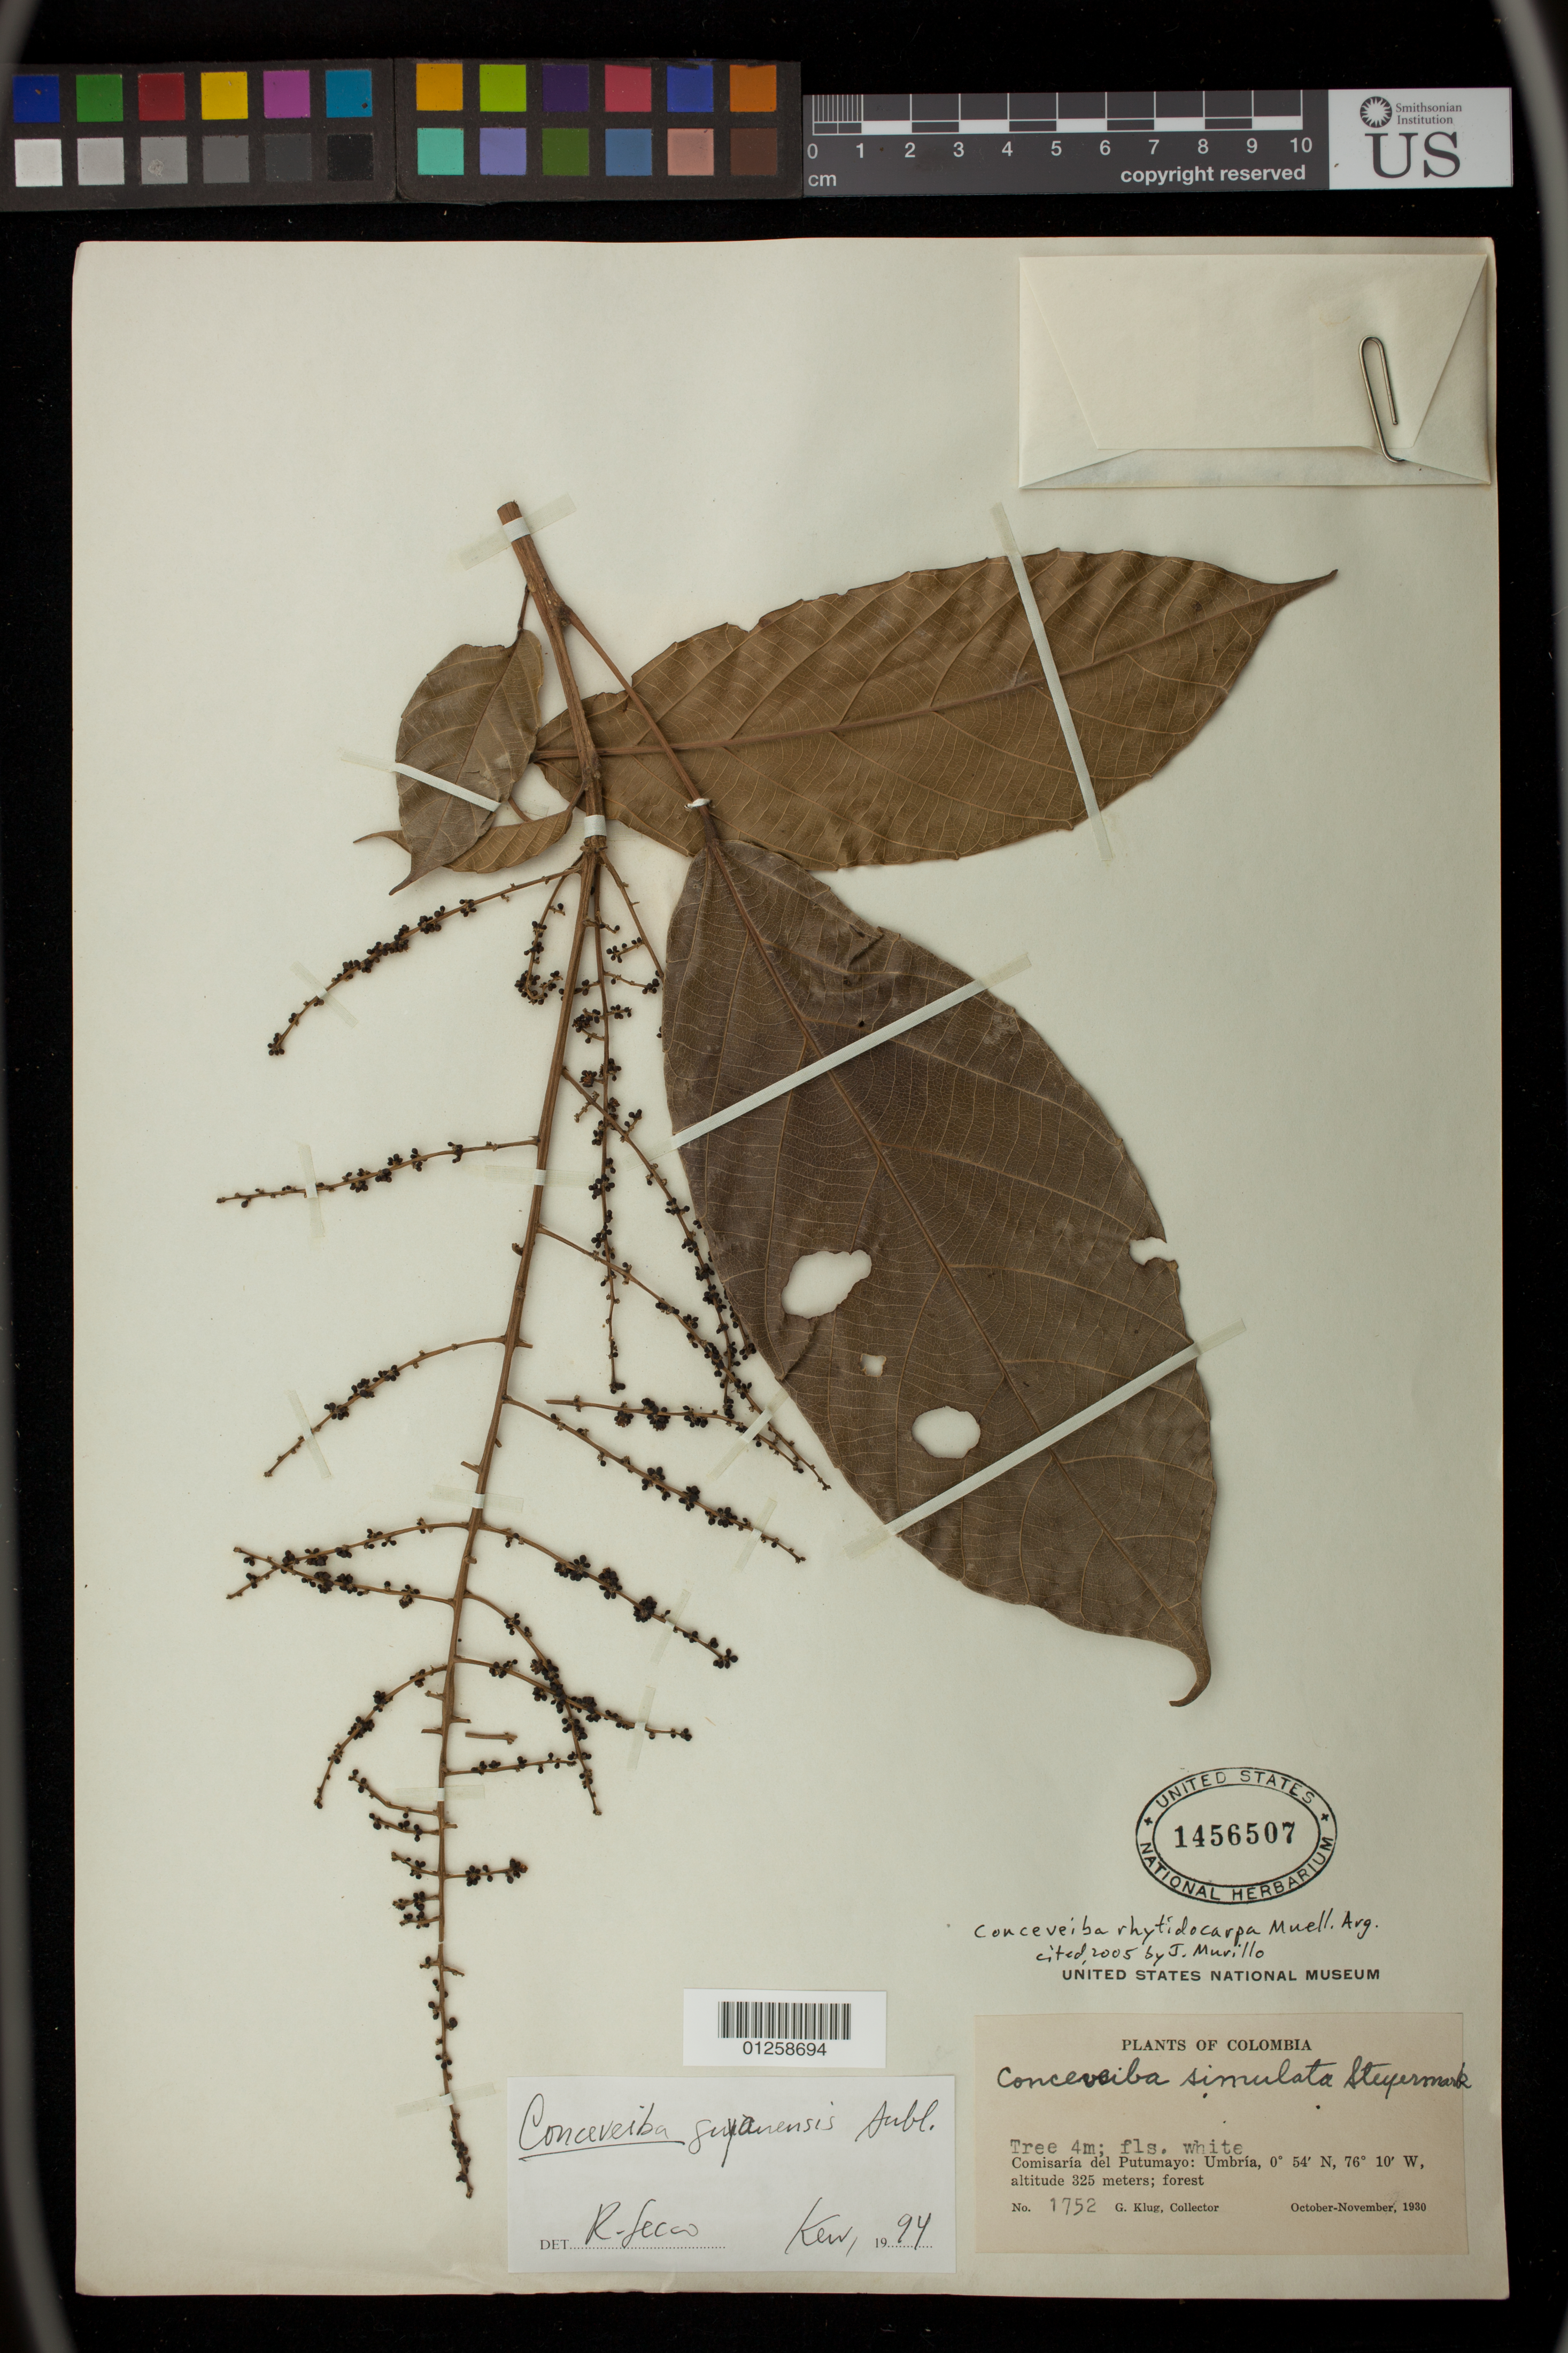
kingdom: Plantae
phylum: Tracheophyta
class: Magnoliopsida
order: Malpighiales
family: Euphorbiaceae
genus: Conceveiba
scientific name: Conceveiba guianensis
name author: Aubl.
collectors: G. Klug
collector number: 1752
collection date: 1930-10-01/1930-11-01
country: Colombia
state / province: Putumayo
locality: Umbria,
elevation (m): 325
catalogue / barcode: US 1456507